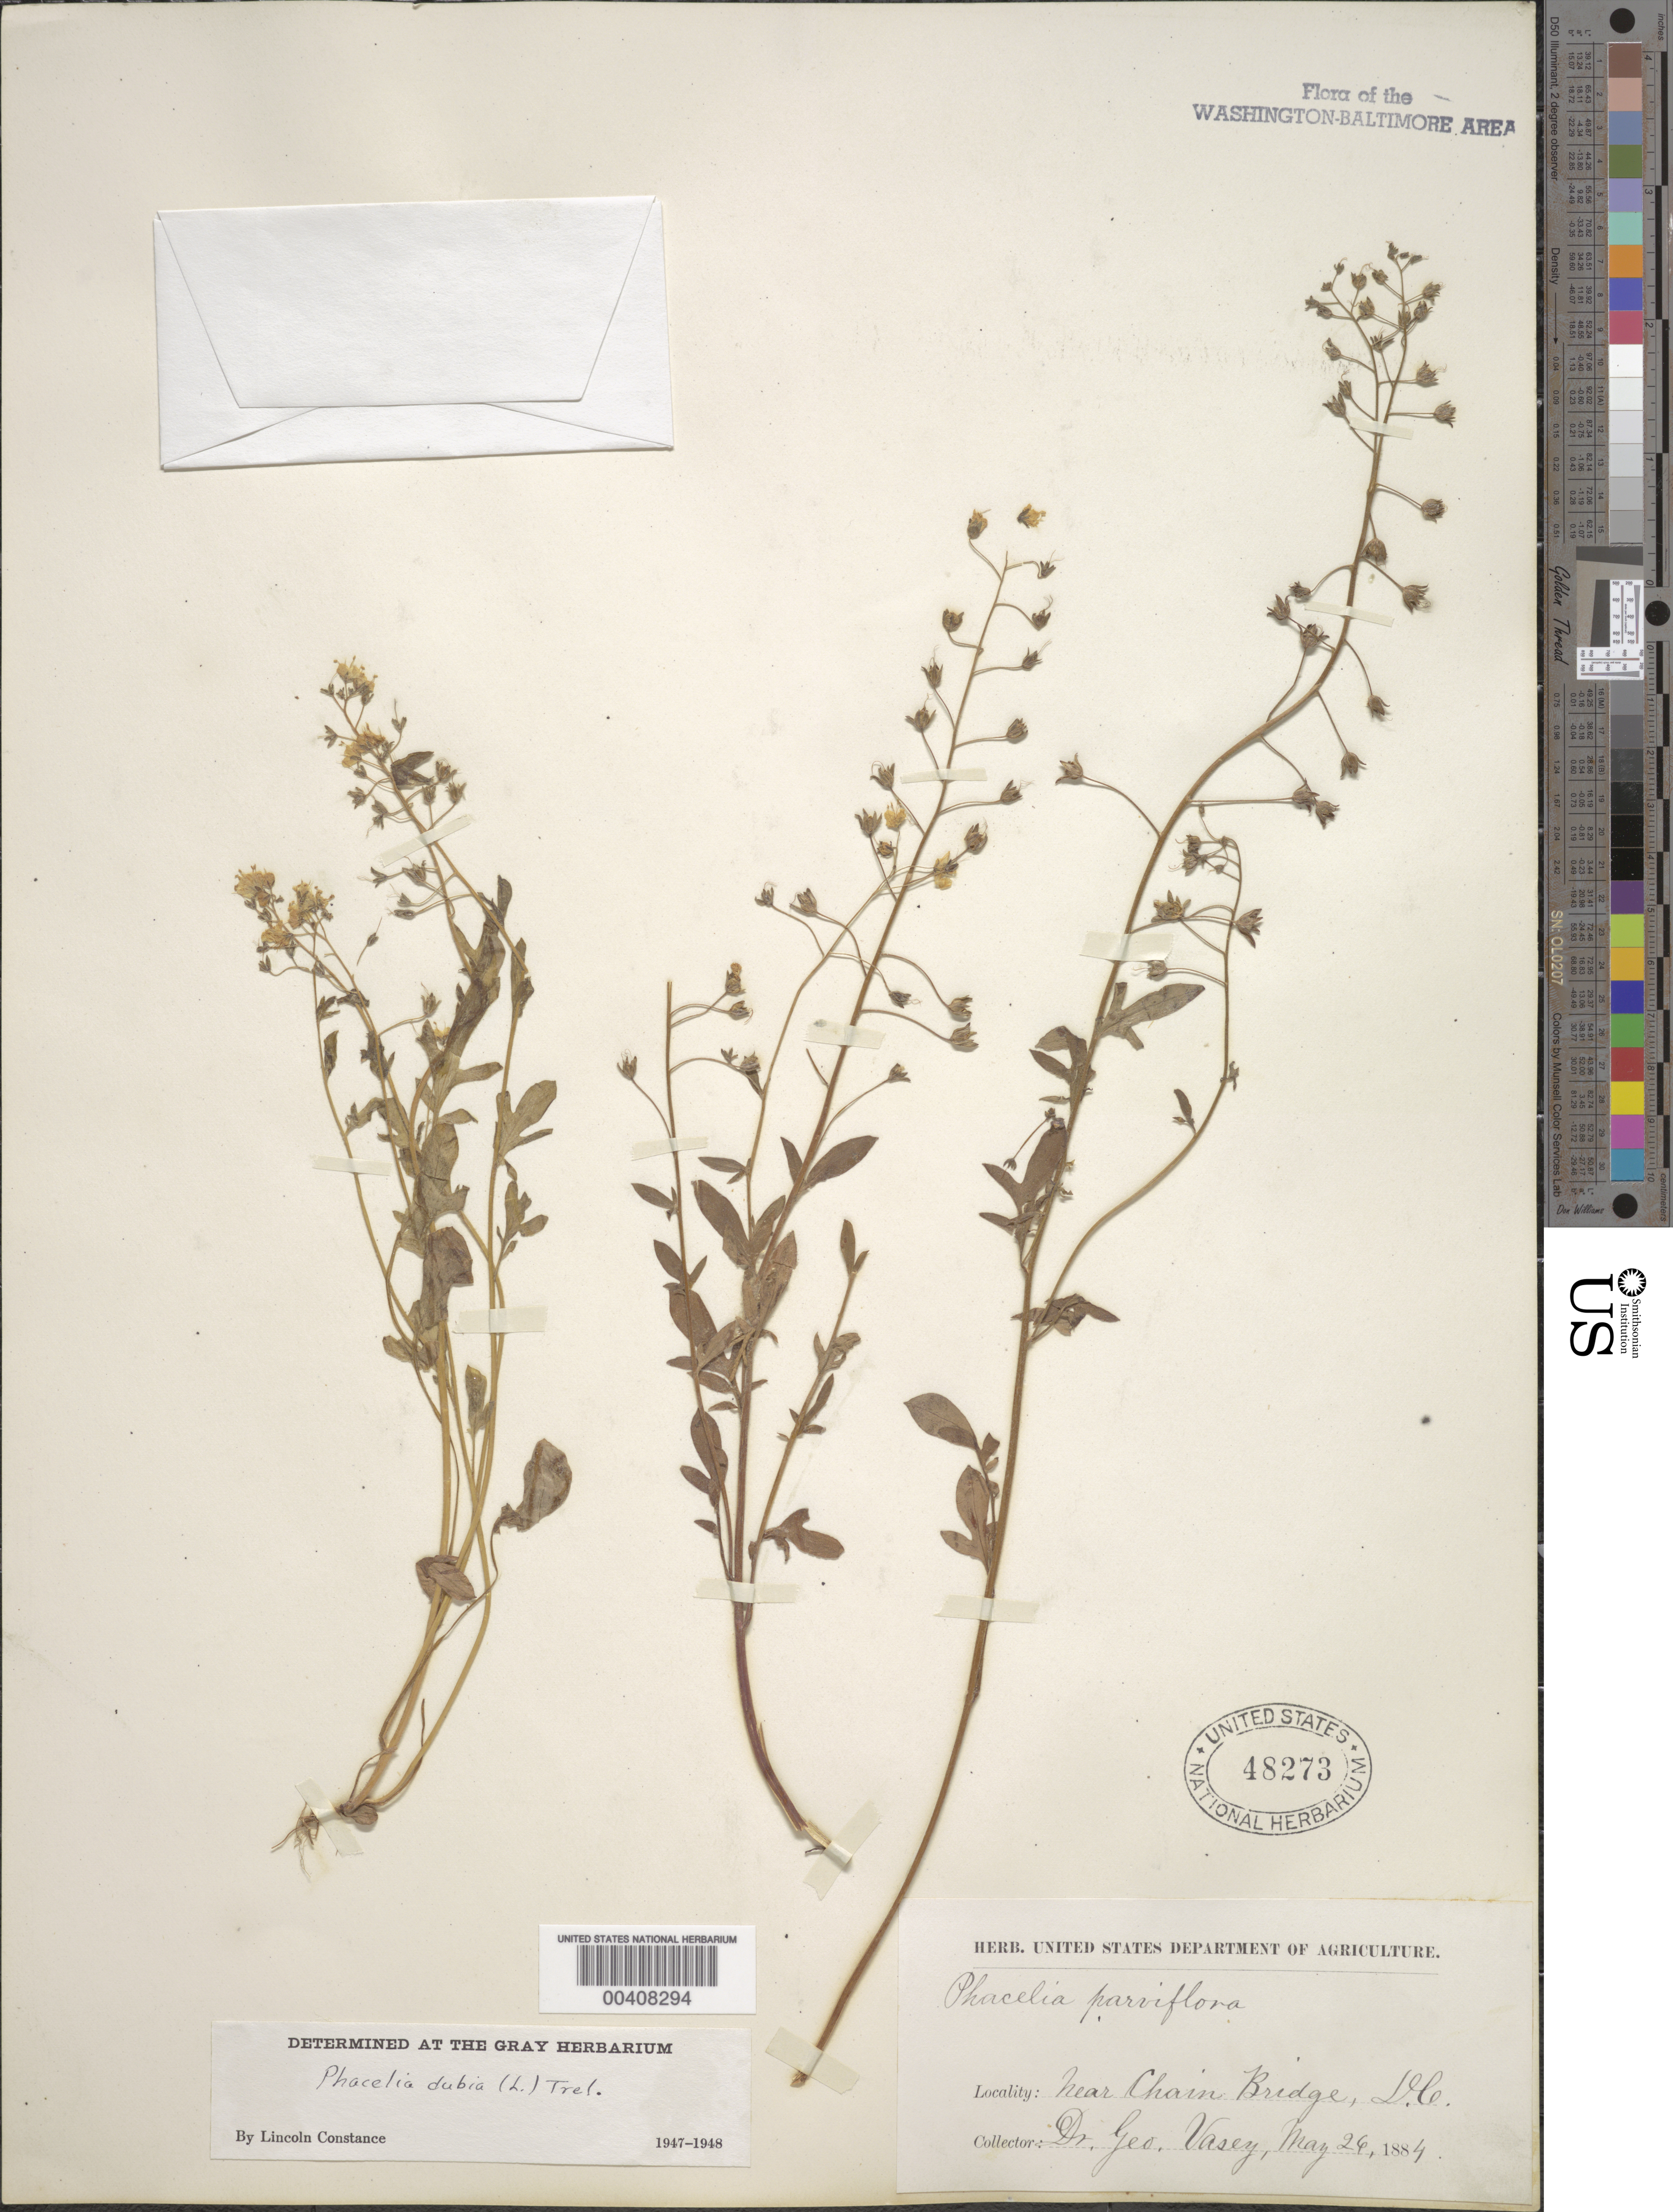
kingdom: Plantae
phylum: Tracheophyta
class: Magnoliopsida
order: Boraginales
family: Hydrophyllaceae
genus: Phacelia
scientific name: Phacelia dubia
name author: (L.) Trel.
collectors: G. Vasey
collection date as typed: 26 May 1884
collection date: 1884-05-26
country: United States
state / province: District of Columbia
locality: Chain Bridge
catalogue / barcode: US 48273